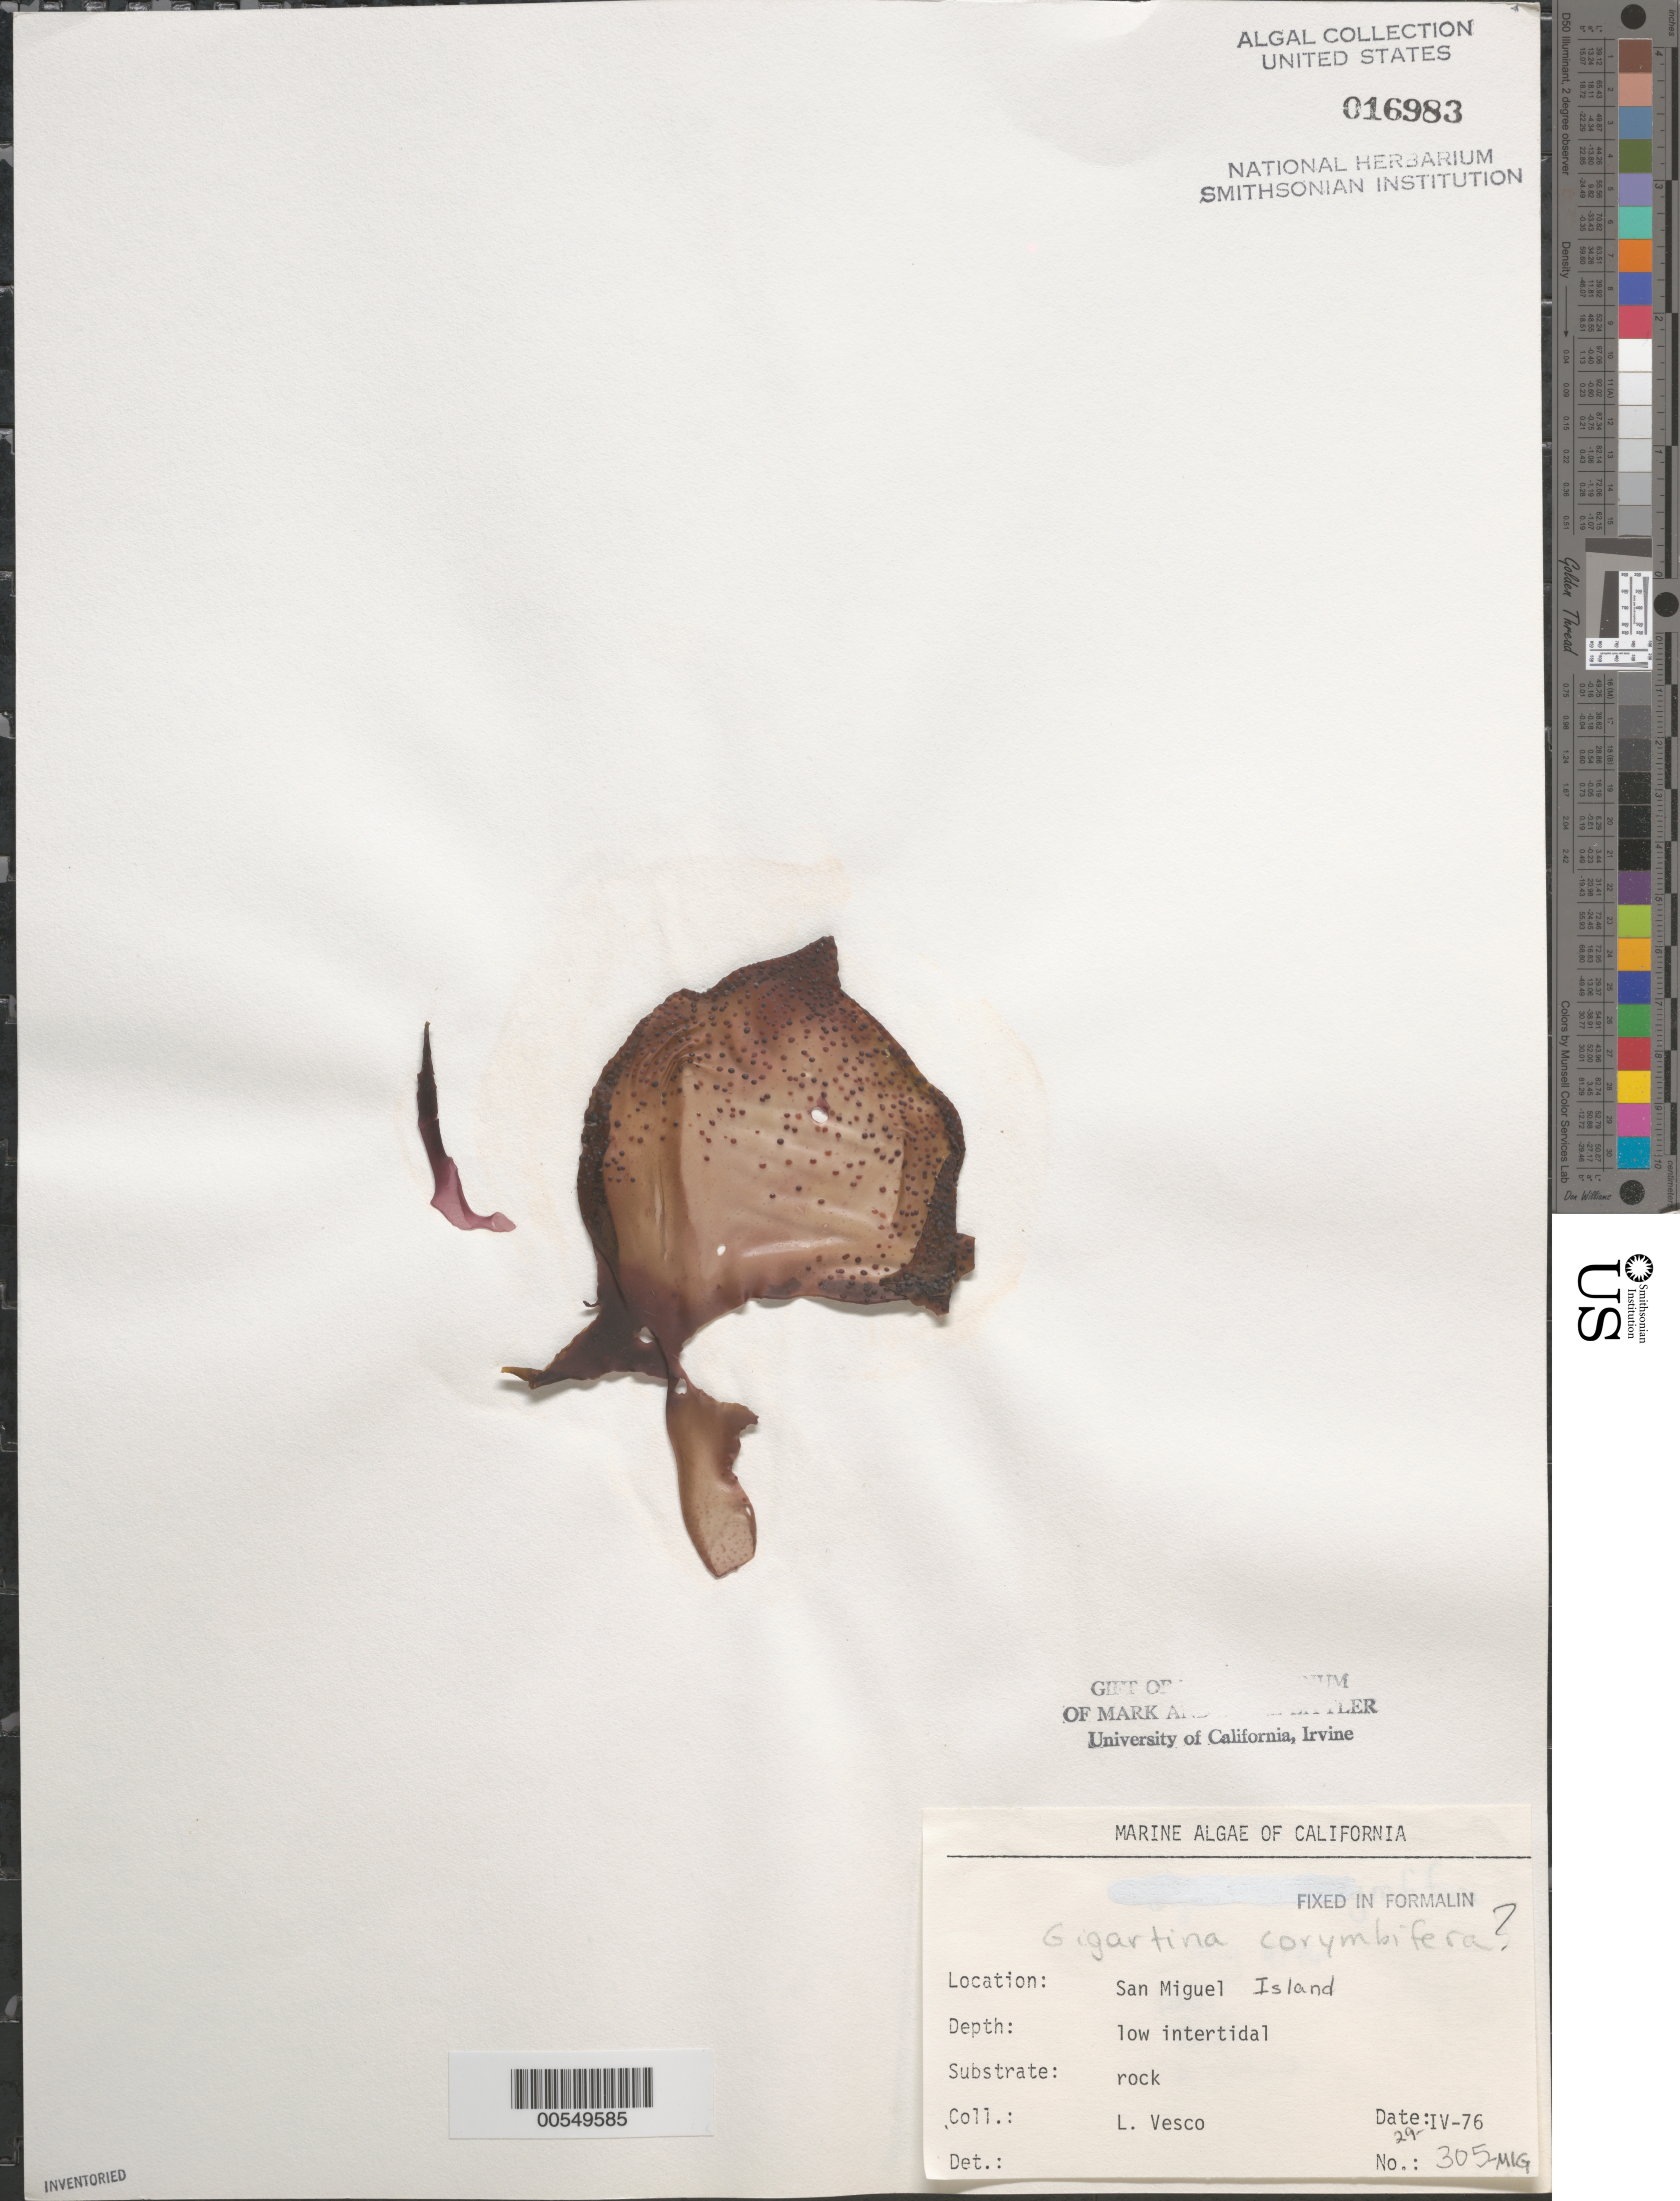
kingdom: Plantae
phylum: Rhodophyta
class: Florideophyceae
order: Gigartinales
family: Gigartinaceae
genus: Chondracanthus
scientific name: Chondracanthus corymbiferus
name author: (Kütz.) Guiry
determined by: Algae name updating Project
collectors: L. Vesco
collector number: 305-mig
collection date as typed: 29 Apr 1976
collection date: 1976-04-29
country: United States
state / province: California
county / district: Santa Barbara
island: San Miguel Island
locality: Cuyler Harbor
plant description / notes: BLM-SOCALBIGHT Rocky Intertidal Survey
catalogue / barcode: US 16983